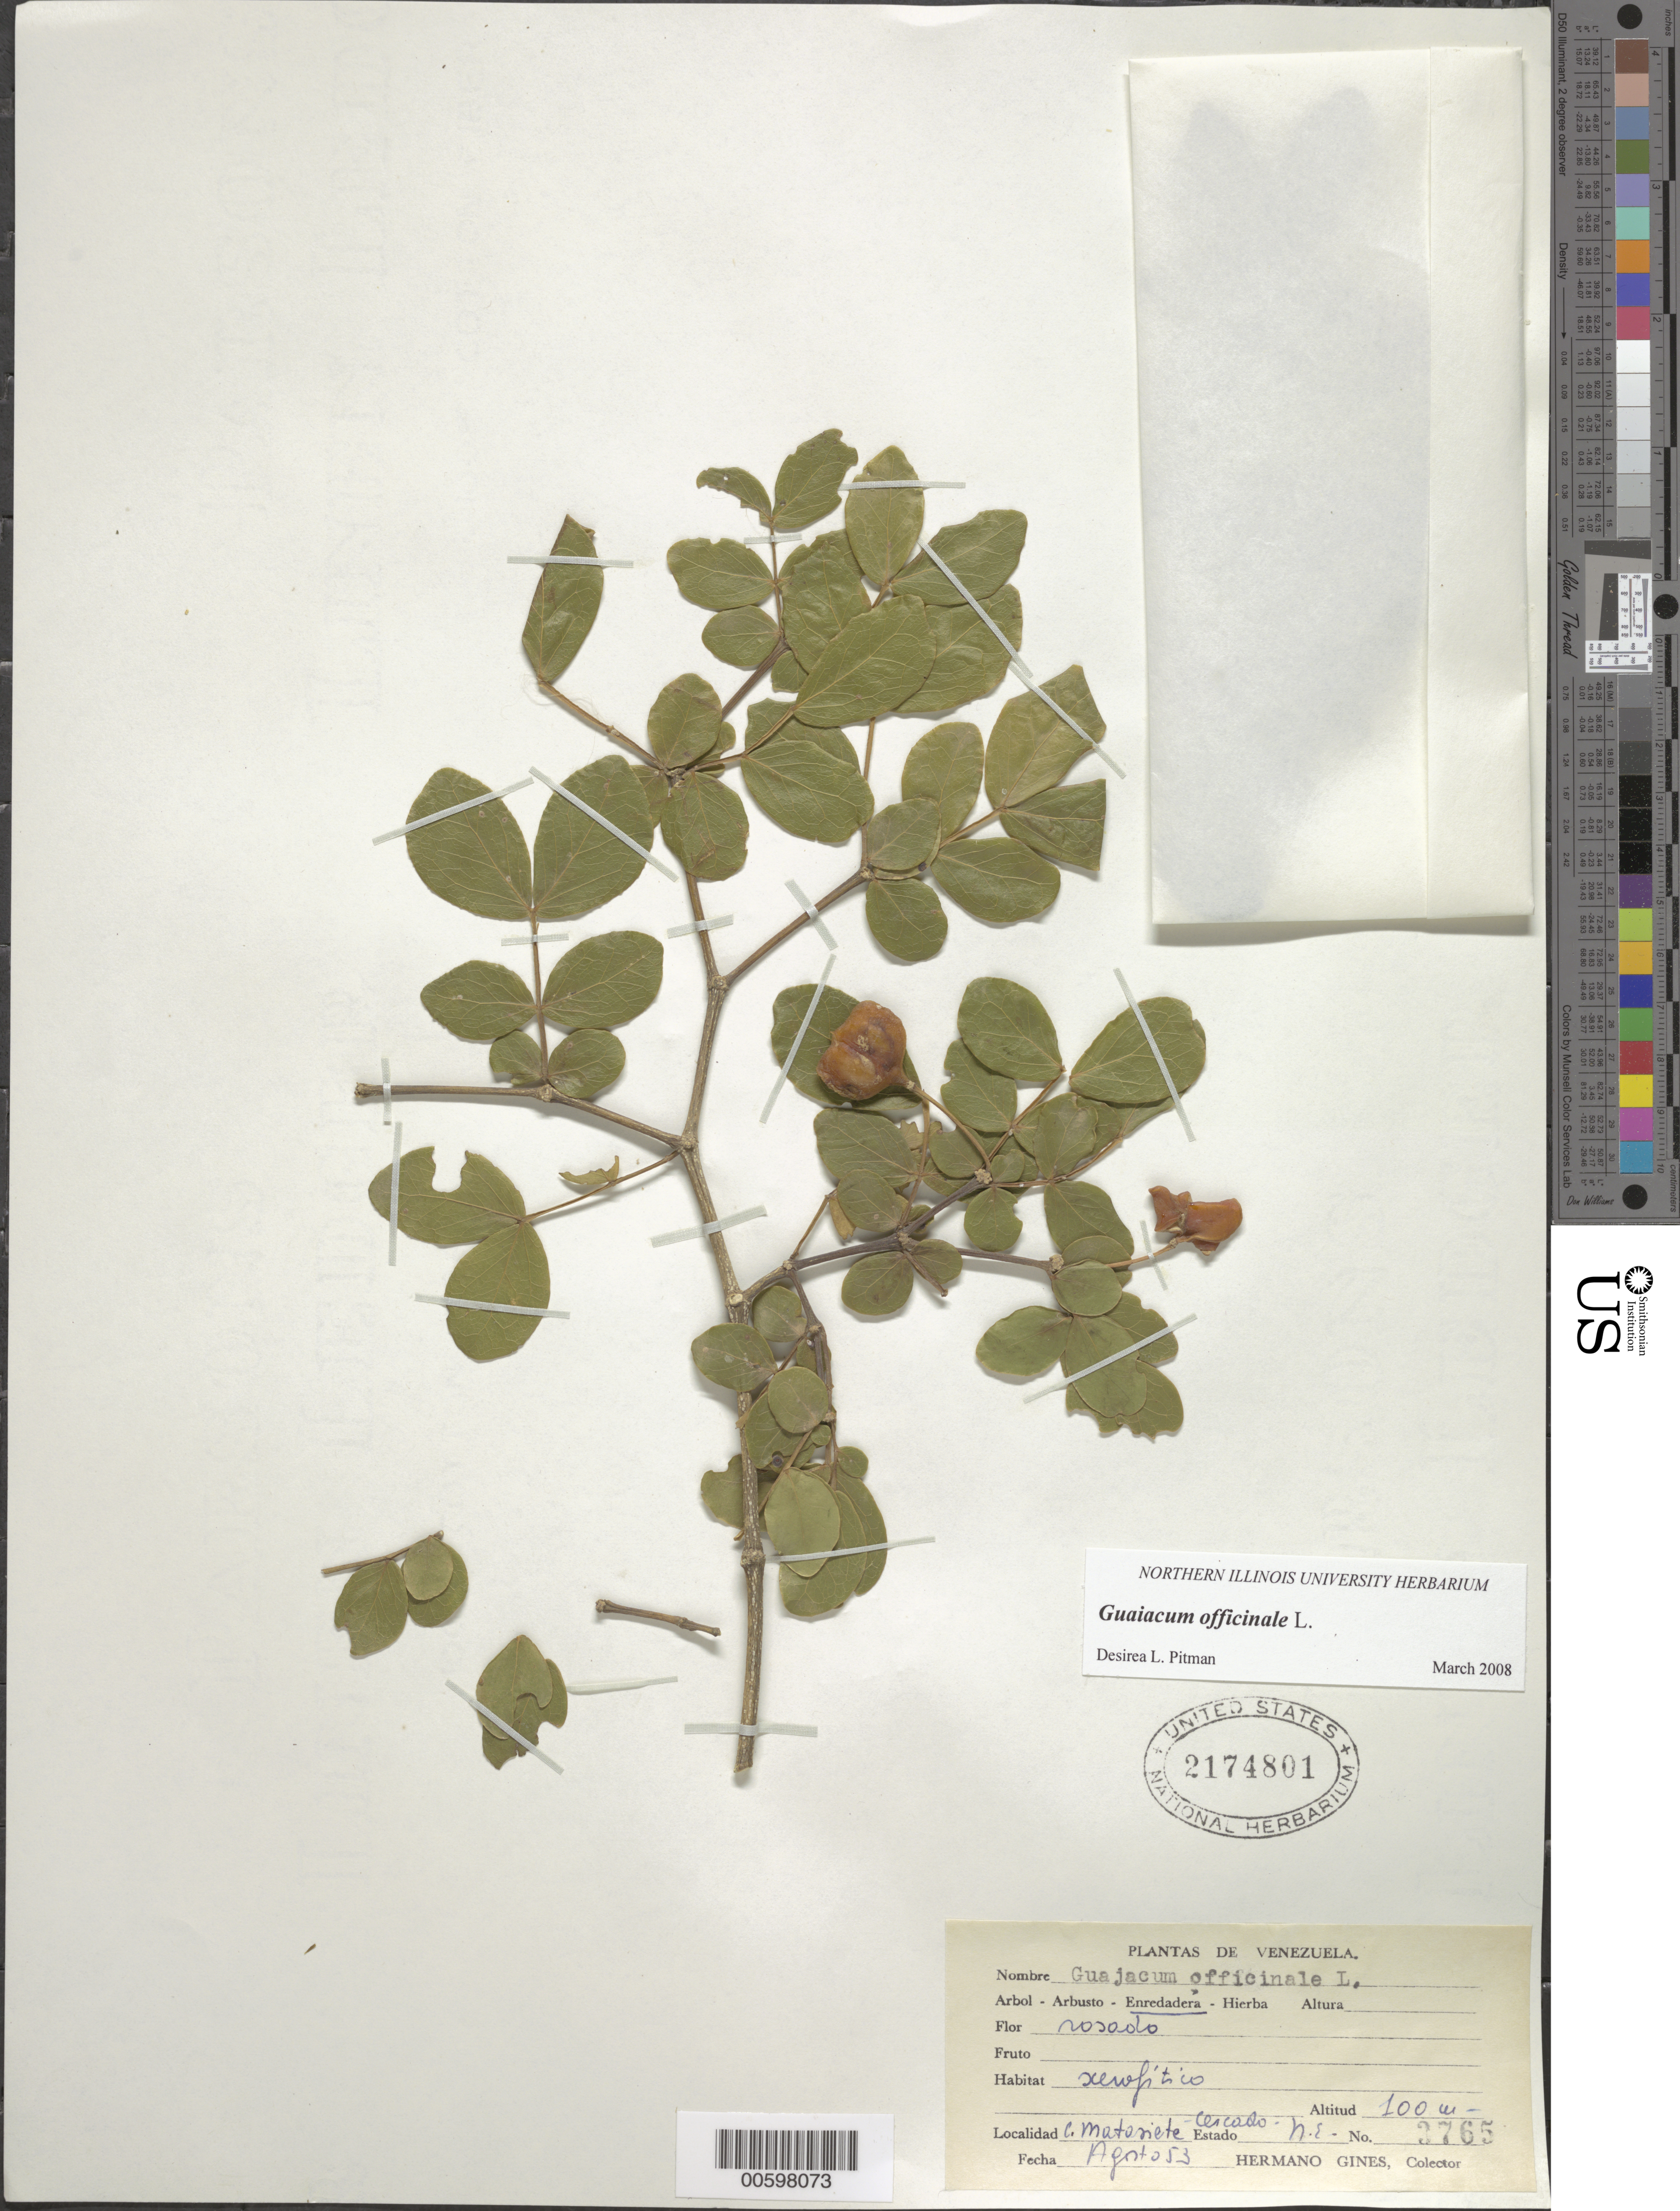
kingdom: Plantae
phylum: Tracheophyta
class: Magnoliopsida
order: Zygophyllales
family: Zygophyllaceae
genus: Guaiacum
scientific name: Guaiacum officinale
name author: L.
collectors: Bro. Gines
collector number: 3765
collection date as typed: Aug 1953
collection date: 1953-08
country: Venezuela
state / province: Nueva Esparta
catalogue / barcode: US 2174801